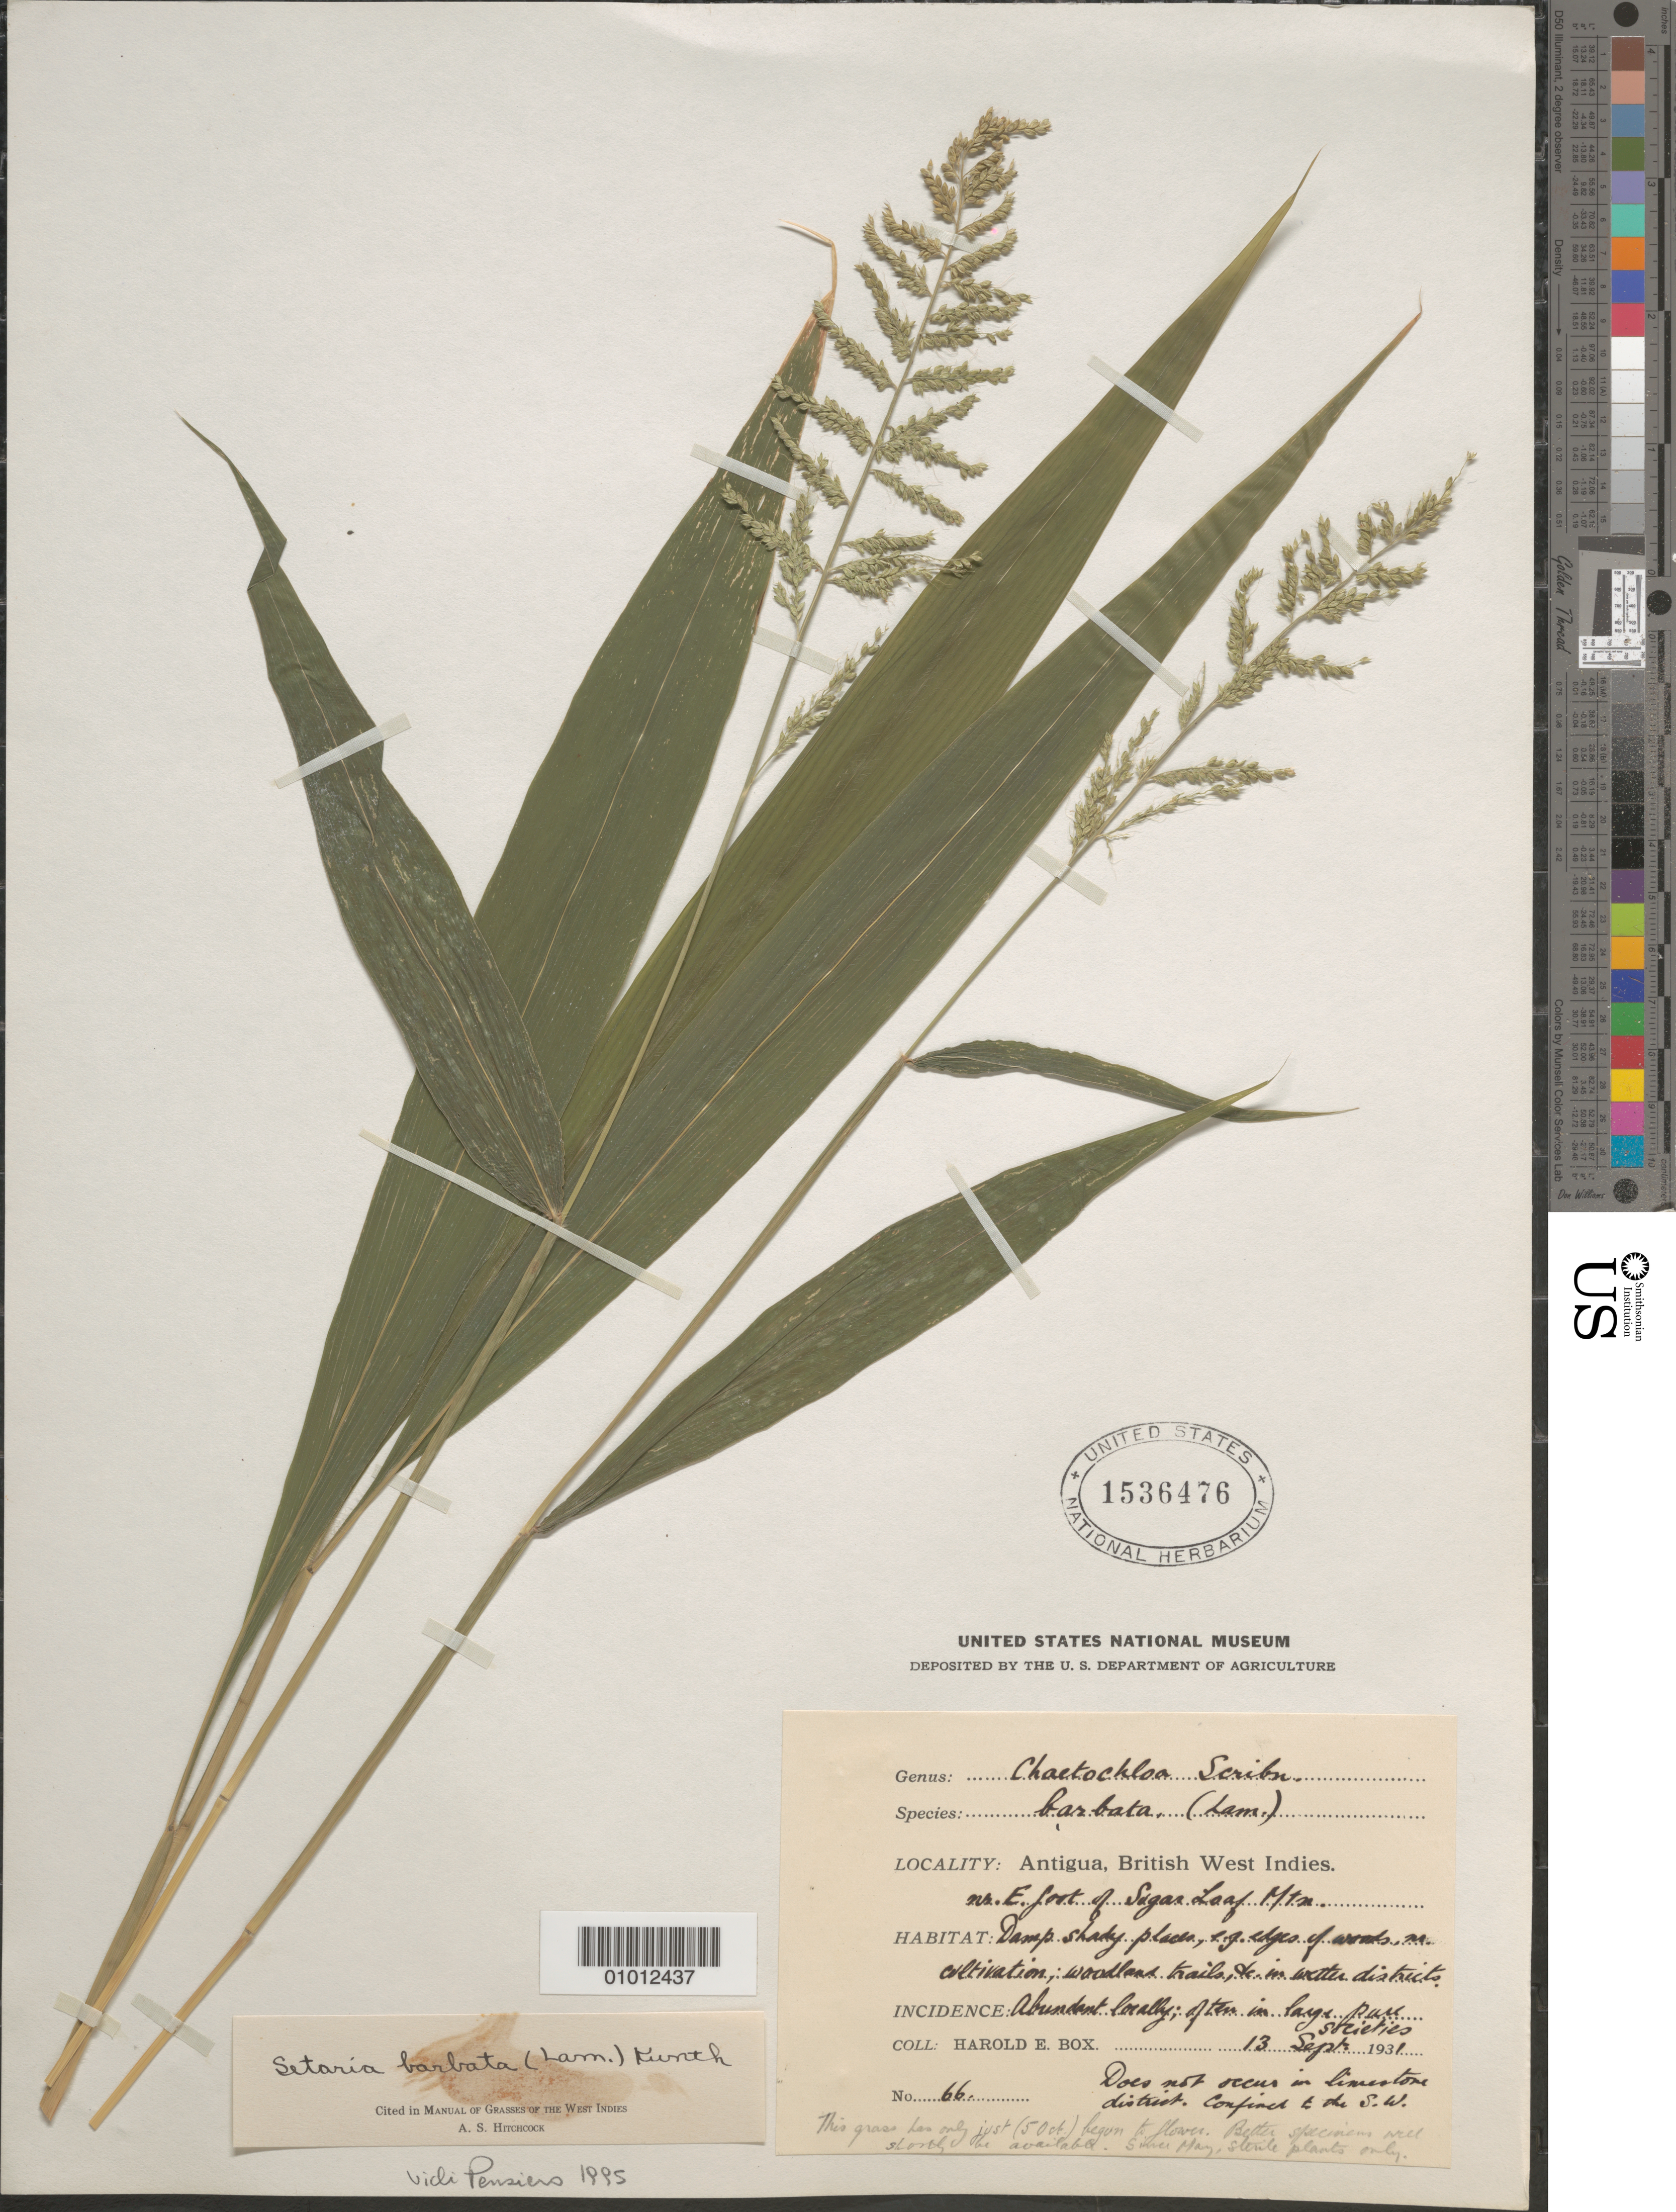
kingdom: Plantae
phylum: Tracheophyta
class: Liliopsida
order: Poales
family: Poaceae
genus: Setaria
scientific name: Setaria barbata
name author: (Lam.) Kunth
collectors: H. E. Box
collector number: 66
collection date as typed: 13 Sep 1931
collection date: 1931-09-13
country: Antigua and Barbuda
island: Antigua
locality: Near E foot of Sugar Loaf Mountain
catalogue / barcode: US 1536476